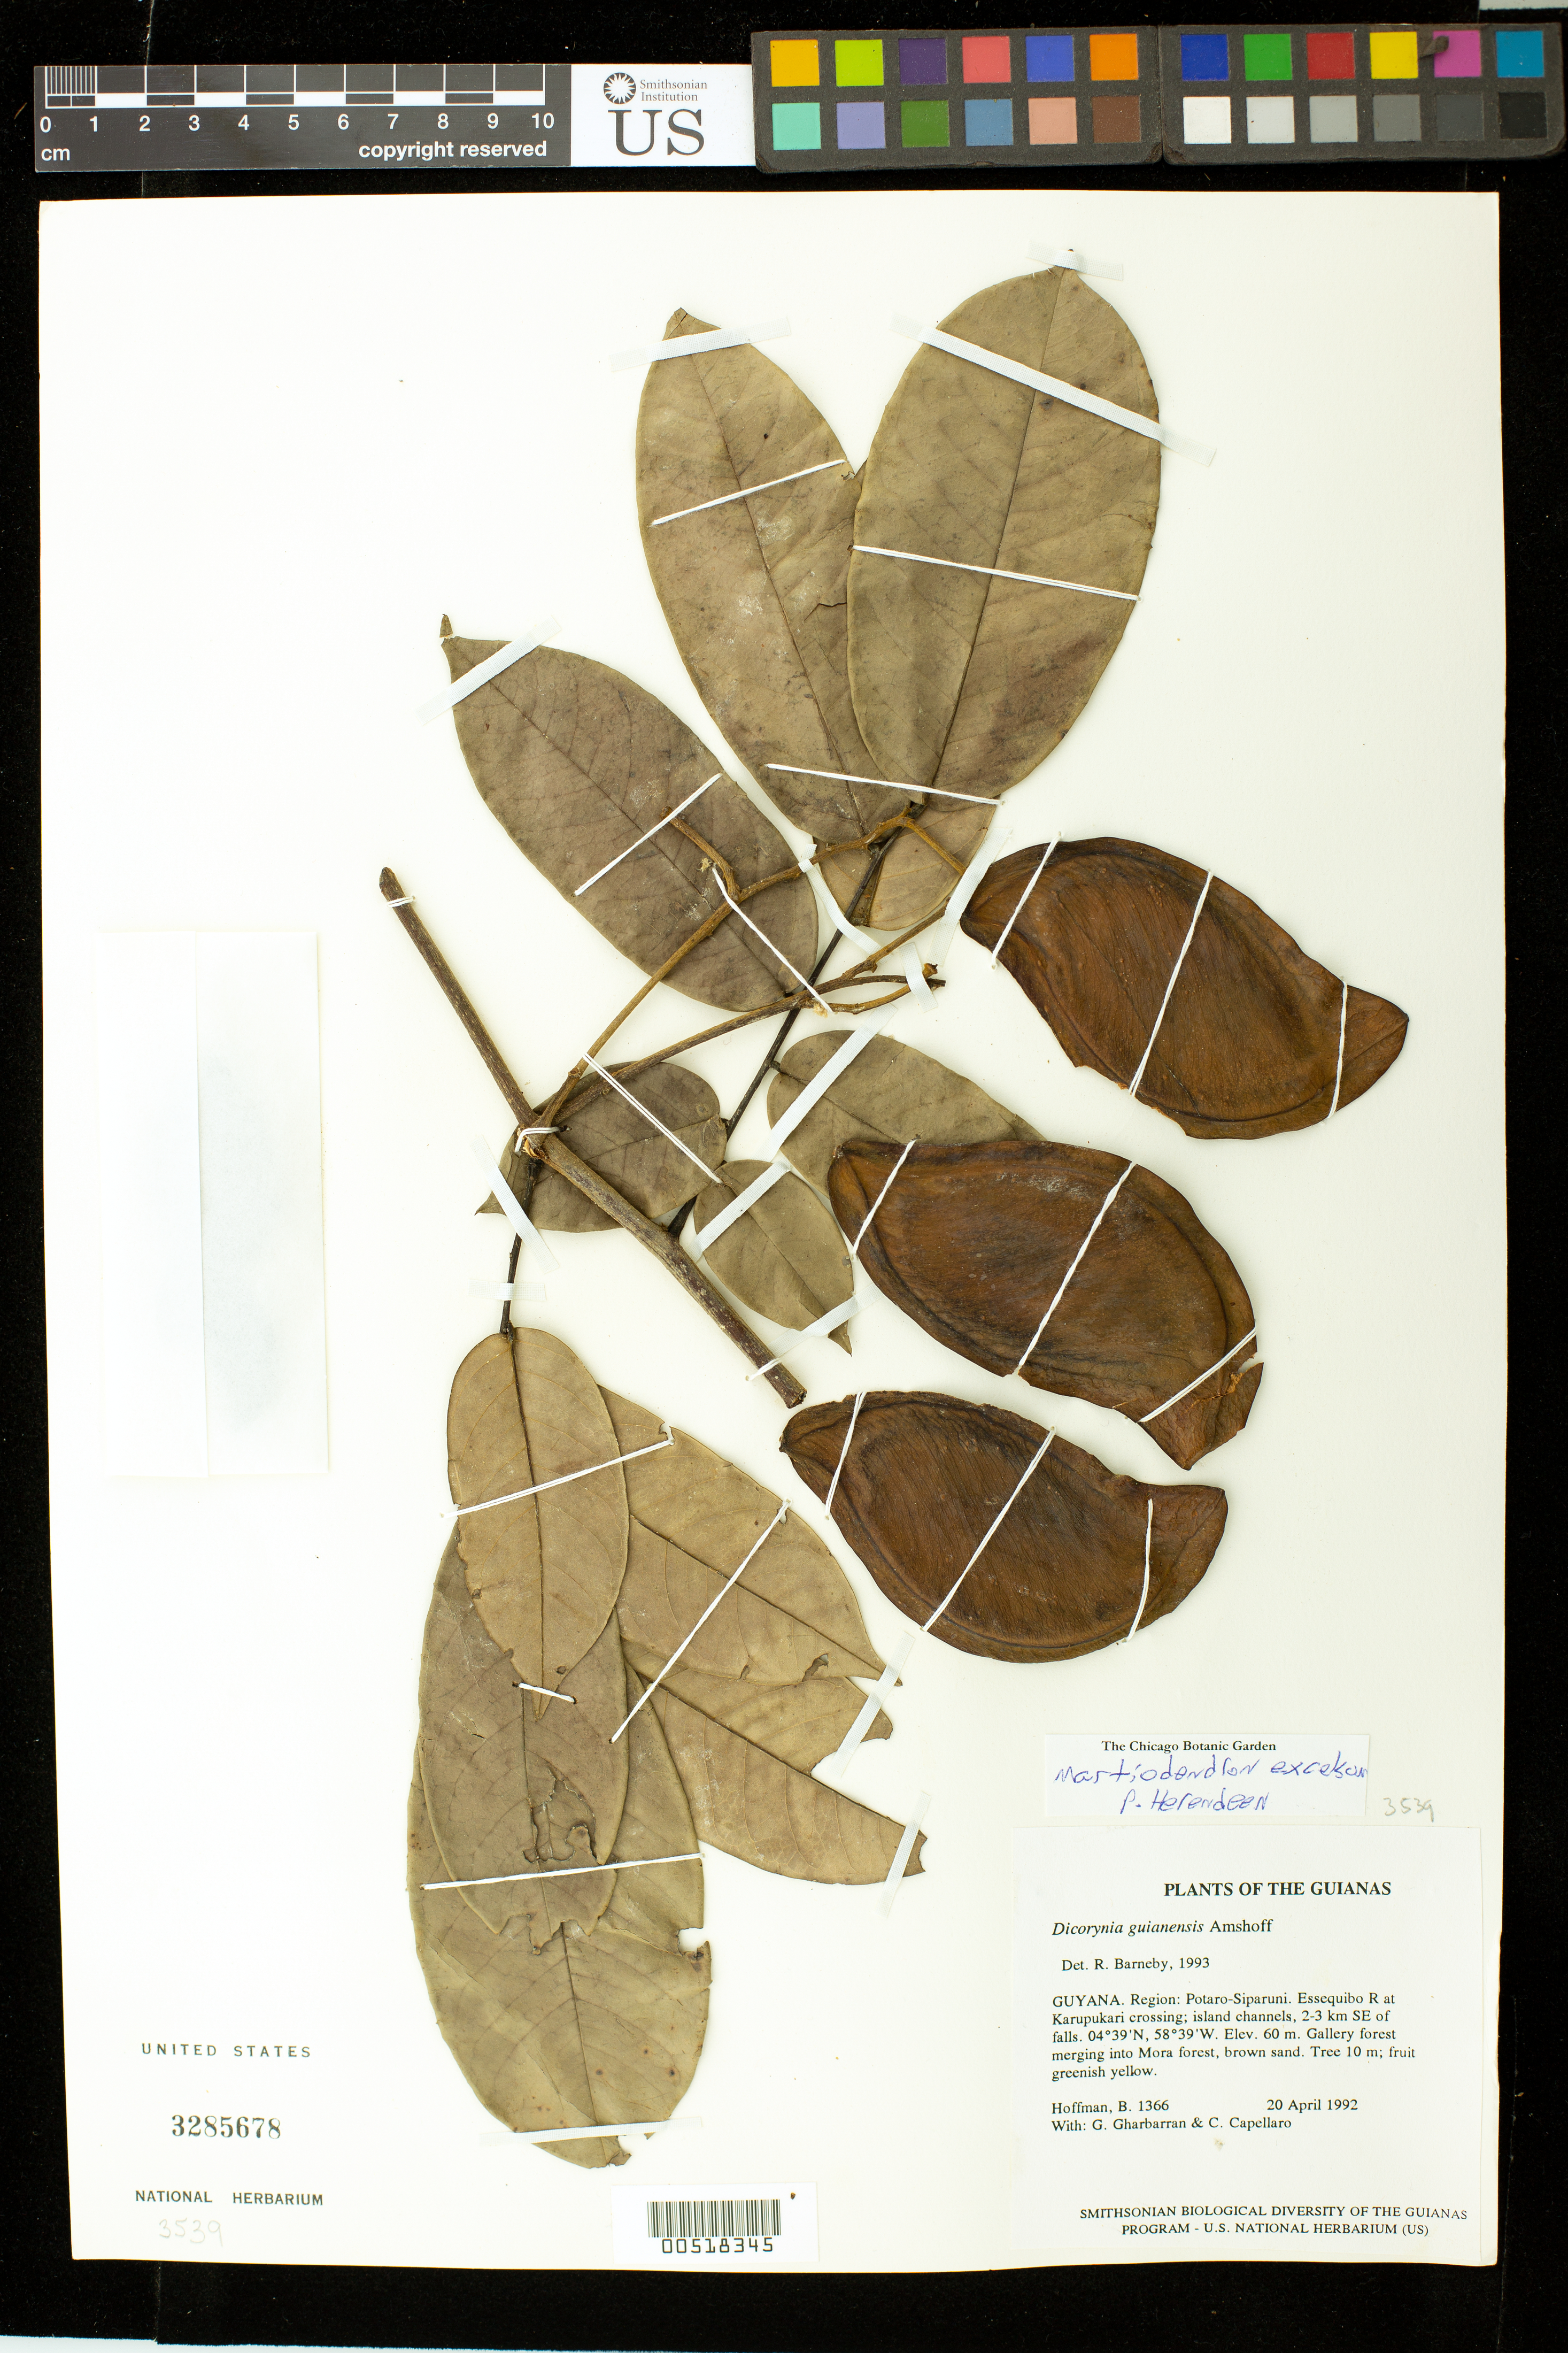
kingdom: Plantae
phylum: Tracheophyta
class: Magnoliopsida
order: Fabales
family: Fabaceae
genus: Martiodendron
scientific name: Martiodendron excelsum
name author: (Benth.) Gleason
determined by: Herendeen, Patrick S.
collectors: B. Hoffman, G. Gharbarran & C. Capellaro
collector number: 1366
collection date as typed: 20 April 1992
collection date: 1992-04-20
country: Guyana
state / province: Potaro-Siparuni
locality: Essequibo River at Karupukari crossing; island channels, 2-3 km SE of falls. Iwokrama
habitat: Gallery forest merging into Mora forest, brown sand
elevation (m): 60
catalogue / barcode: US 3285678